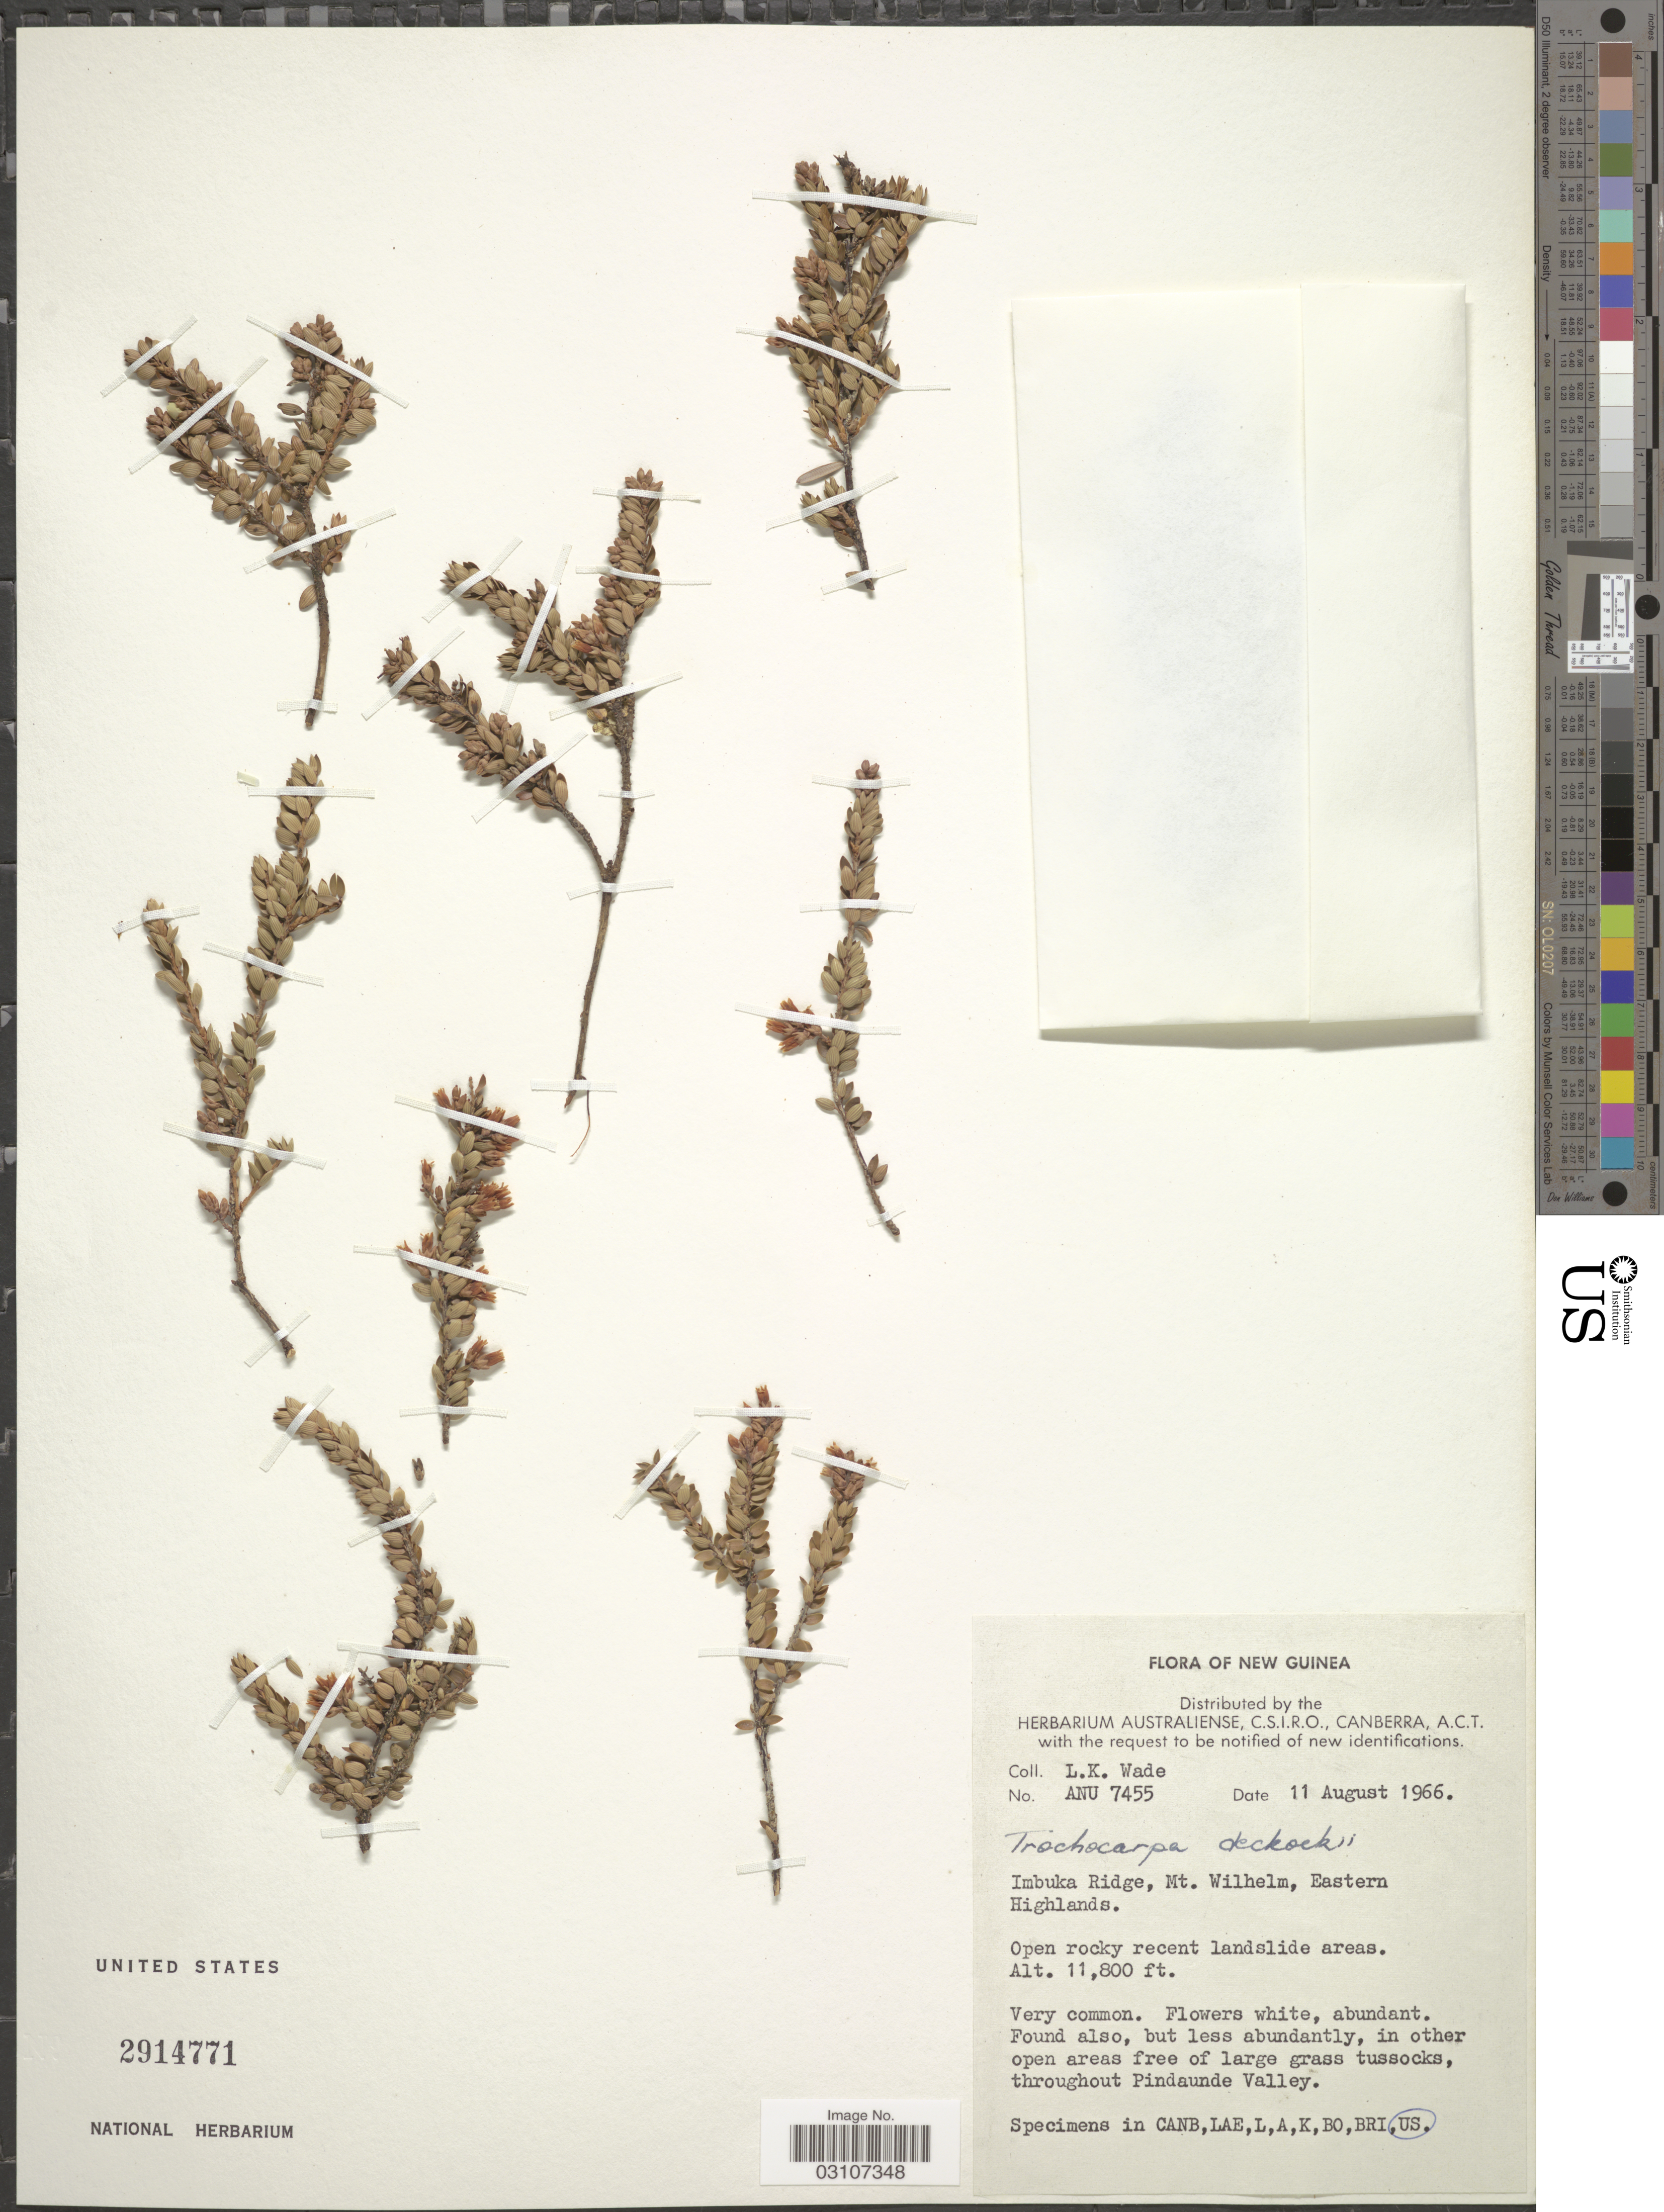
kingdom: Plantae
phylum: Tracheophyta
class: Magnoliopsida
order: Ericales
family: Ericaceae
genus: Trochocarpa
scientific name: Trochocarpa dekockii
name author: (J.J. Sm.) H.J. Lam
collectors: L. K. Wade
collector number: ANU7455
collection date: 1966-08-11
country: Papua New Guinea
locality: New Guinea. Imbuka Ridge, Mt. Wilhelm, Eastern Highlands.Throughout Pindaunde Valley.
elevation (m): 3597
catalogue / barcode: US 2914771